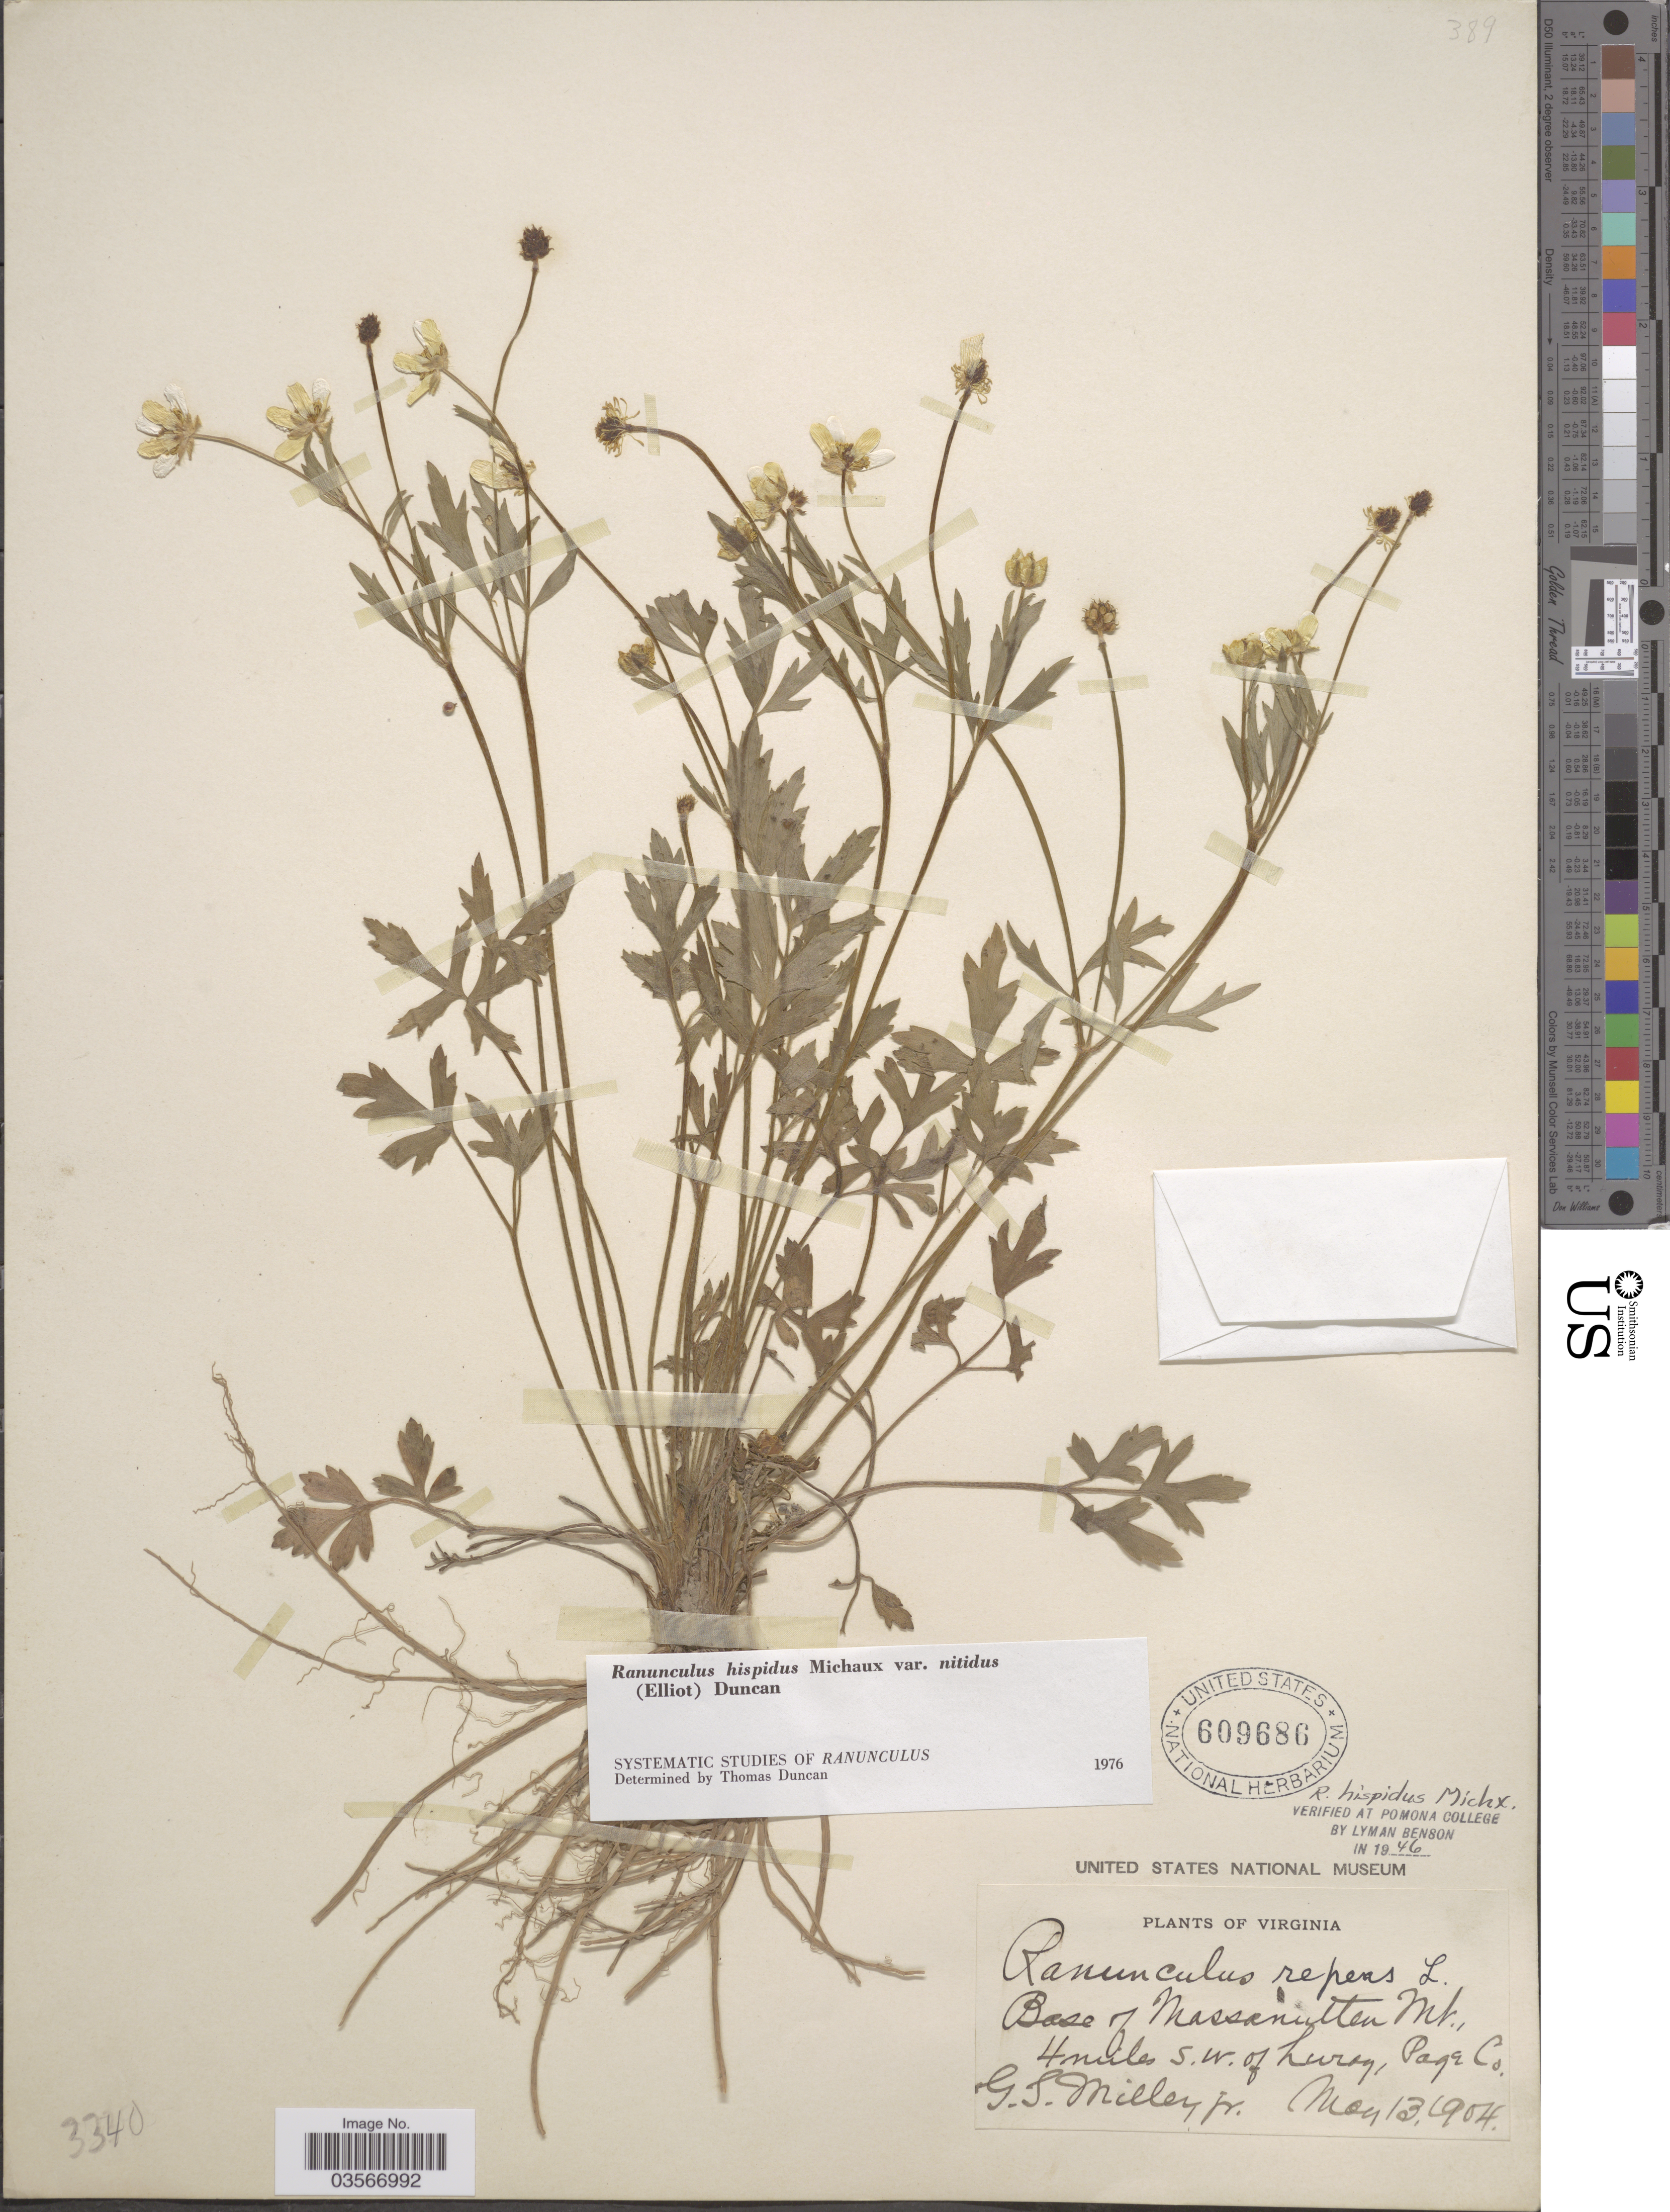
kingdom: Plantae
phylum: Tracheophyta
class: Magnoliopsida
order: Ranunculales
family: Ranunculaceae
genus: Ranunculus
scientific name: Ranunculus hispidus var. nitidus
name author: (Chapm.) T. Duncan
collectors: G. S. Miller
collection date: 1904-05-13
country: United States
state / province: Virginia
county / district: Page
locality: Base of Massanutten Mt., 4 miles s.w. of Luray, Page Co.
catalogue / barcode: US 609686